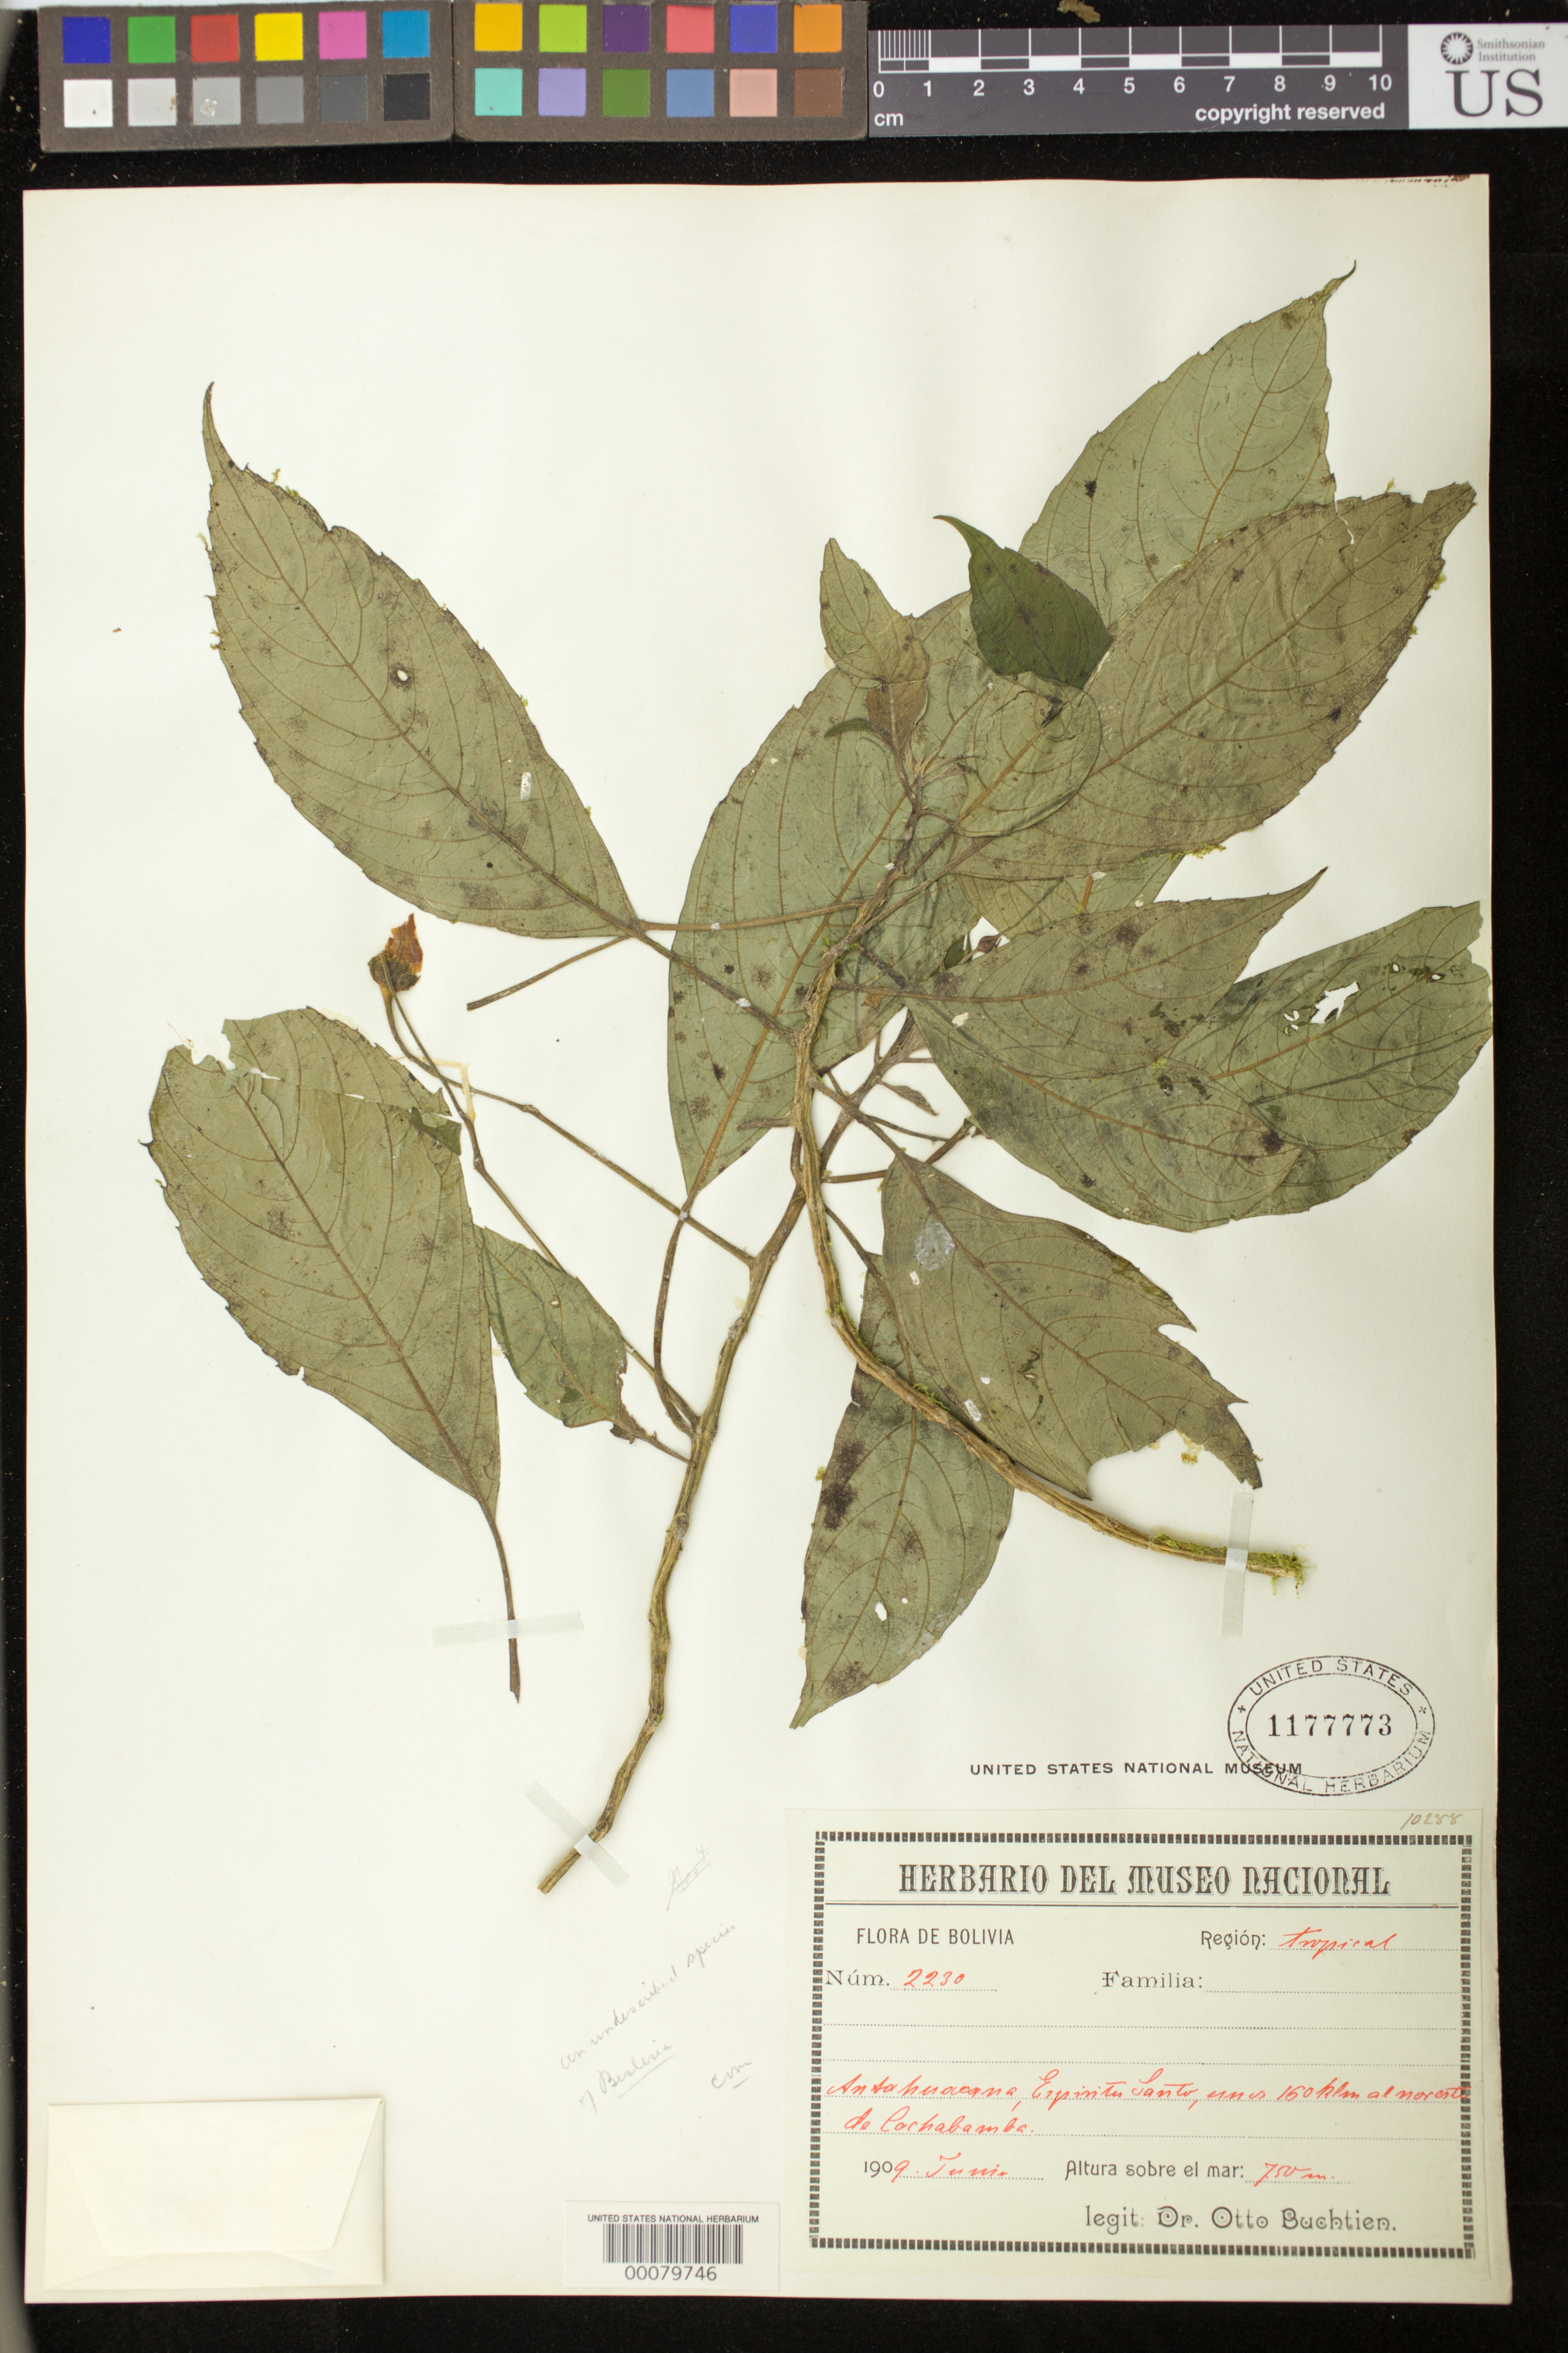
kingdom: Plantae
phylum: Tracheophyta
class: Magnoliopsida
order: Lamiales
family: Gesneriaceae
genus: Besleria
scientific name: Besleria sp.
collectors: O. Buchtien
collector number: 2230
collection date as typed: Jun 1909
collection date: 1909-06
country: Bolivia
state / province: Cochabamba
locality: Antahuacana, Espiritu Santo, 160 km NE of Cochabamba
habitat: Tropical region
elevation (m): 750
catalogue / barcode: US 1177773